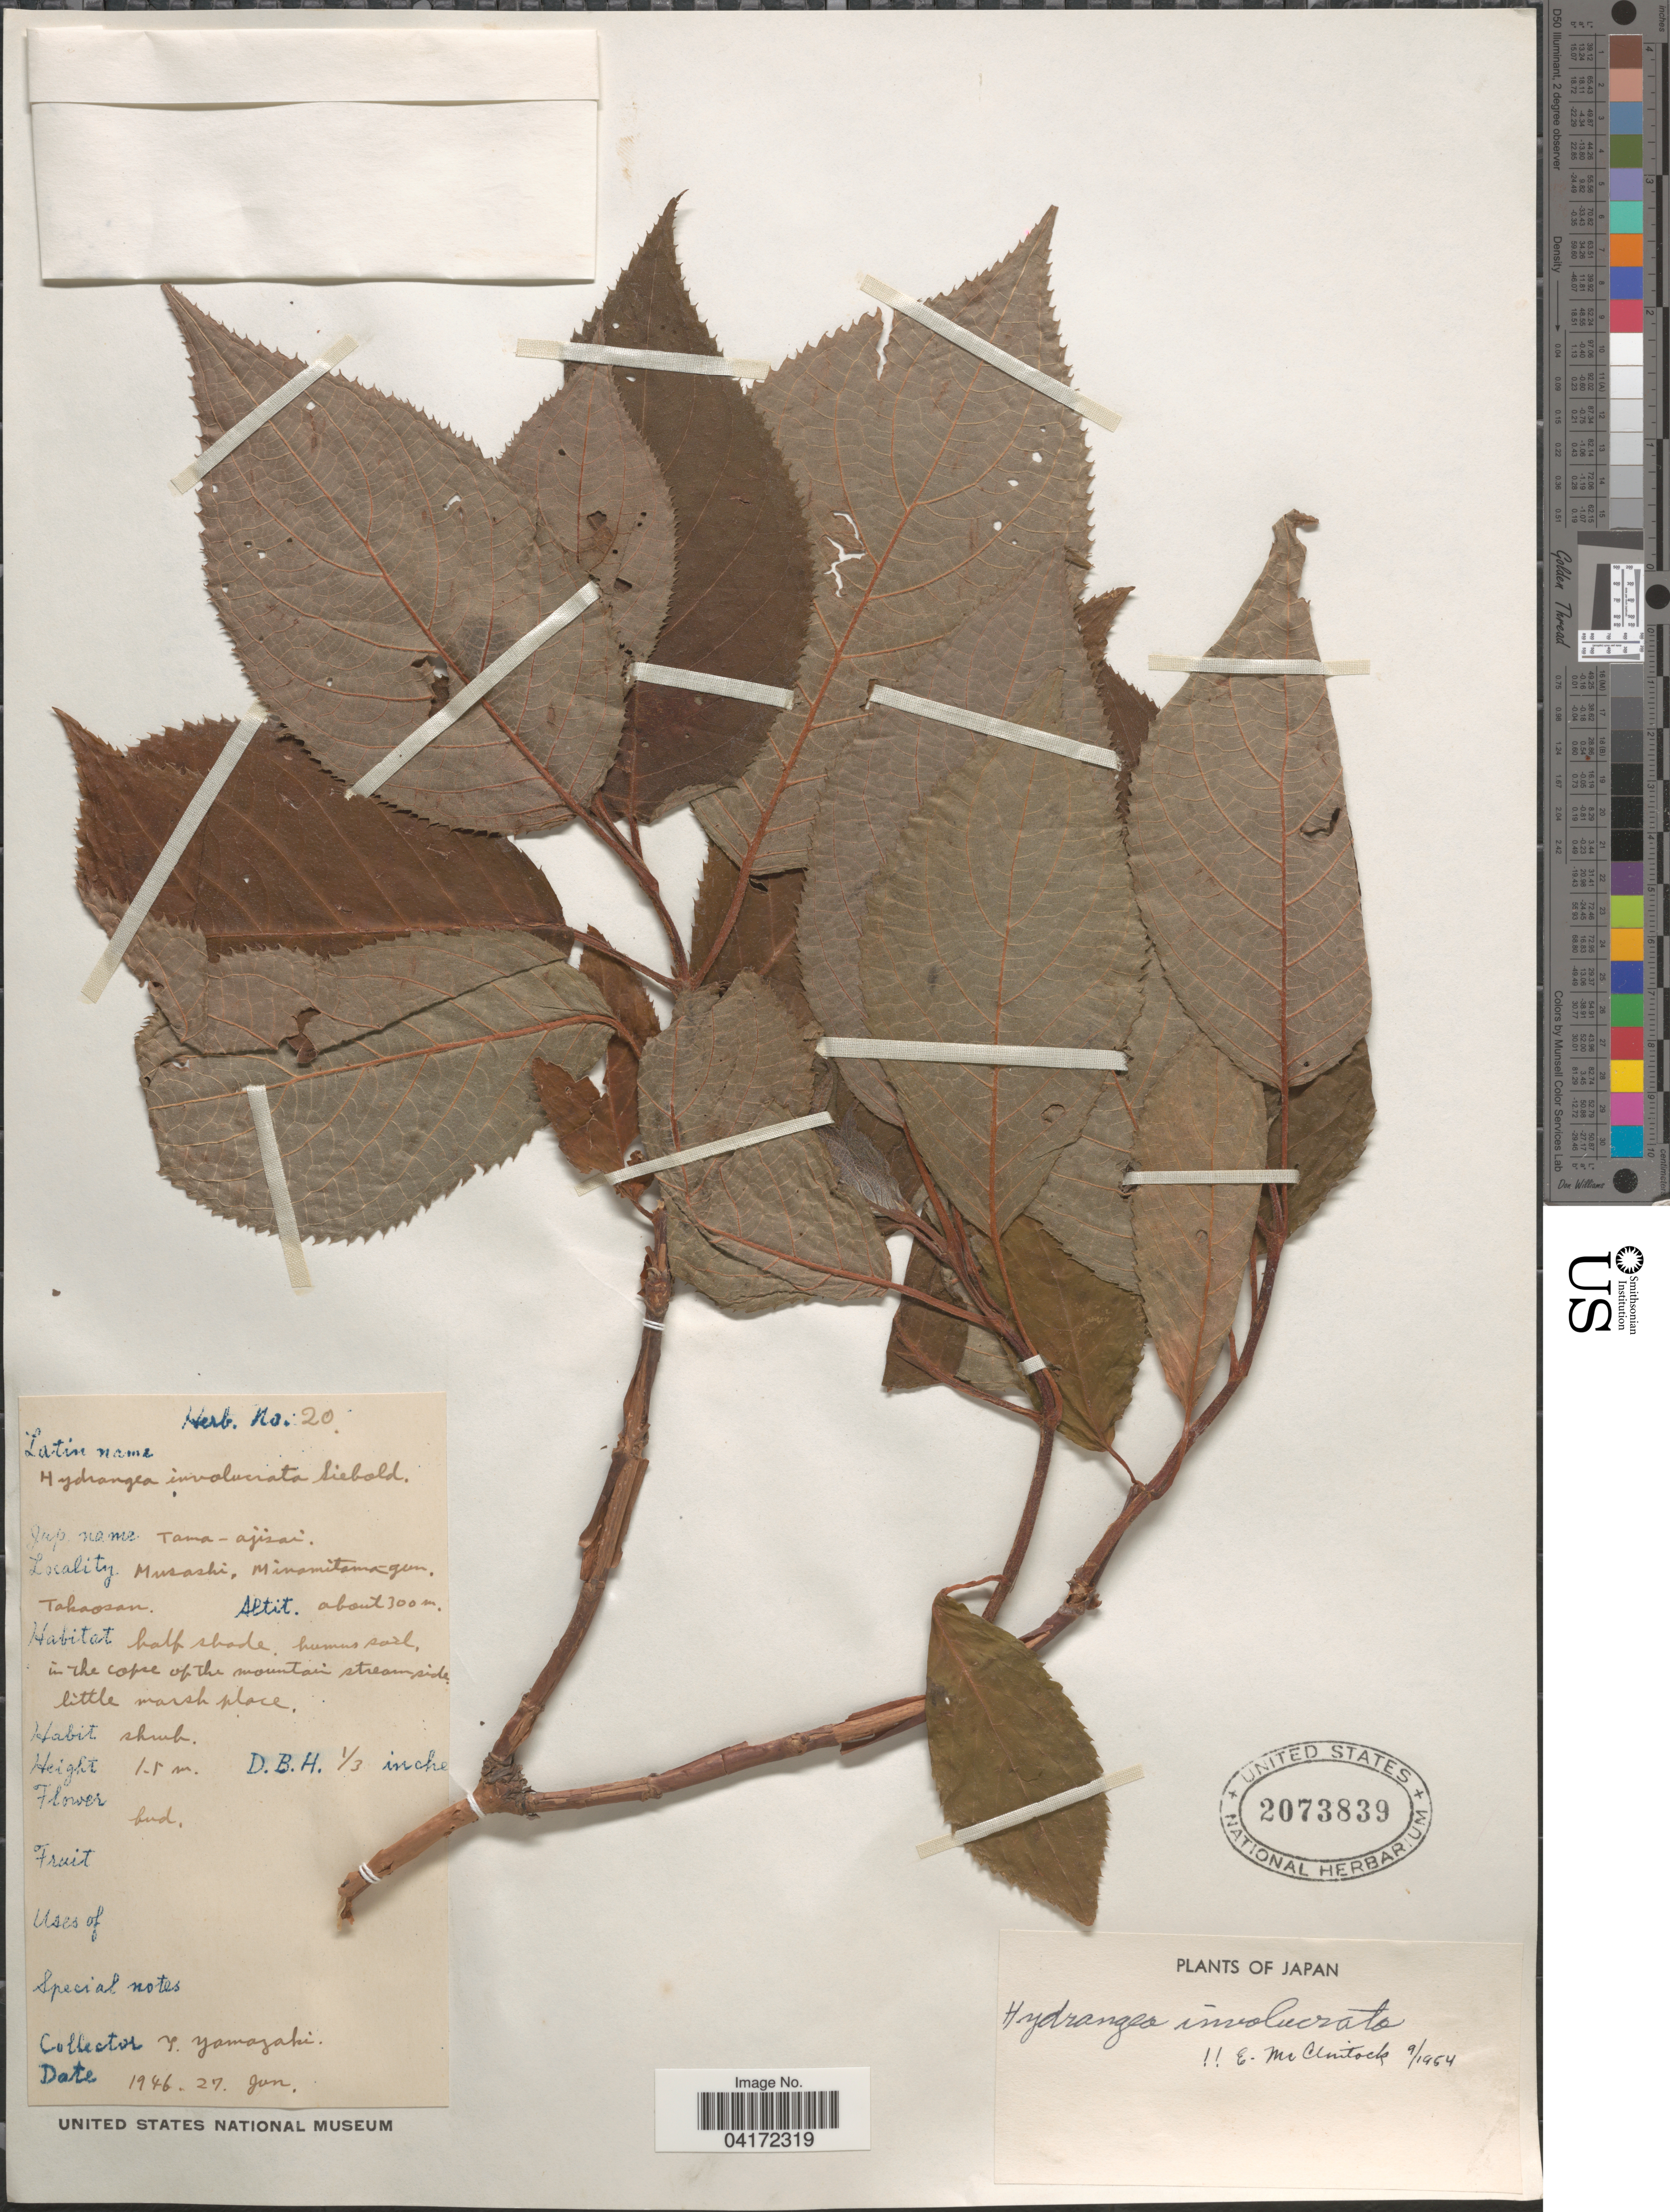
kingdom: Plantae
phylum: Tracheophyta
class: Magnoliopsida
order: Cornales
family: Hydrangeaceae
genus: Hydrangea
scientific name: Hydrangea involucrata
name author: Siebold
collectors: T. Yamazaki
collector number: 20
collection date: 1946-06-27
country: Japan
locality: Musashi, Minamitama-gun, Takaosan.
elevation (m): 300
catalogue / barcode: US 2073839